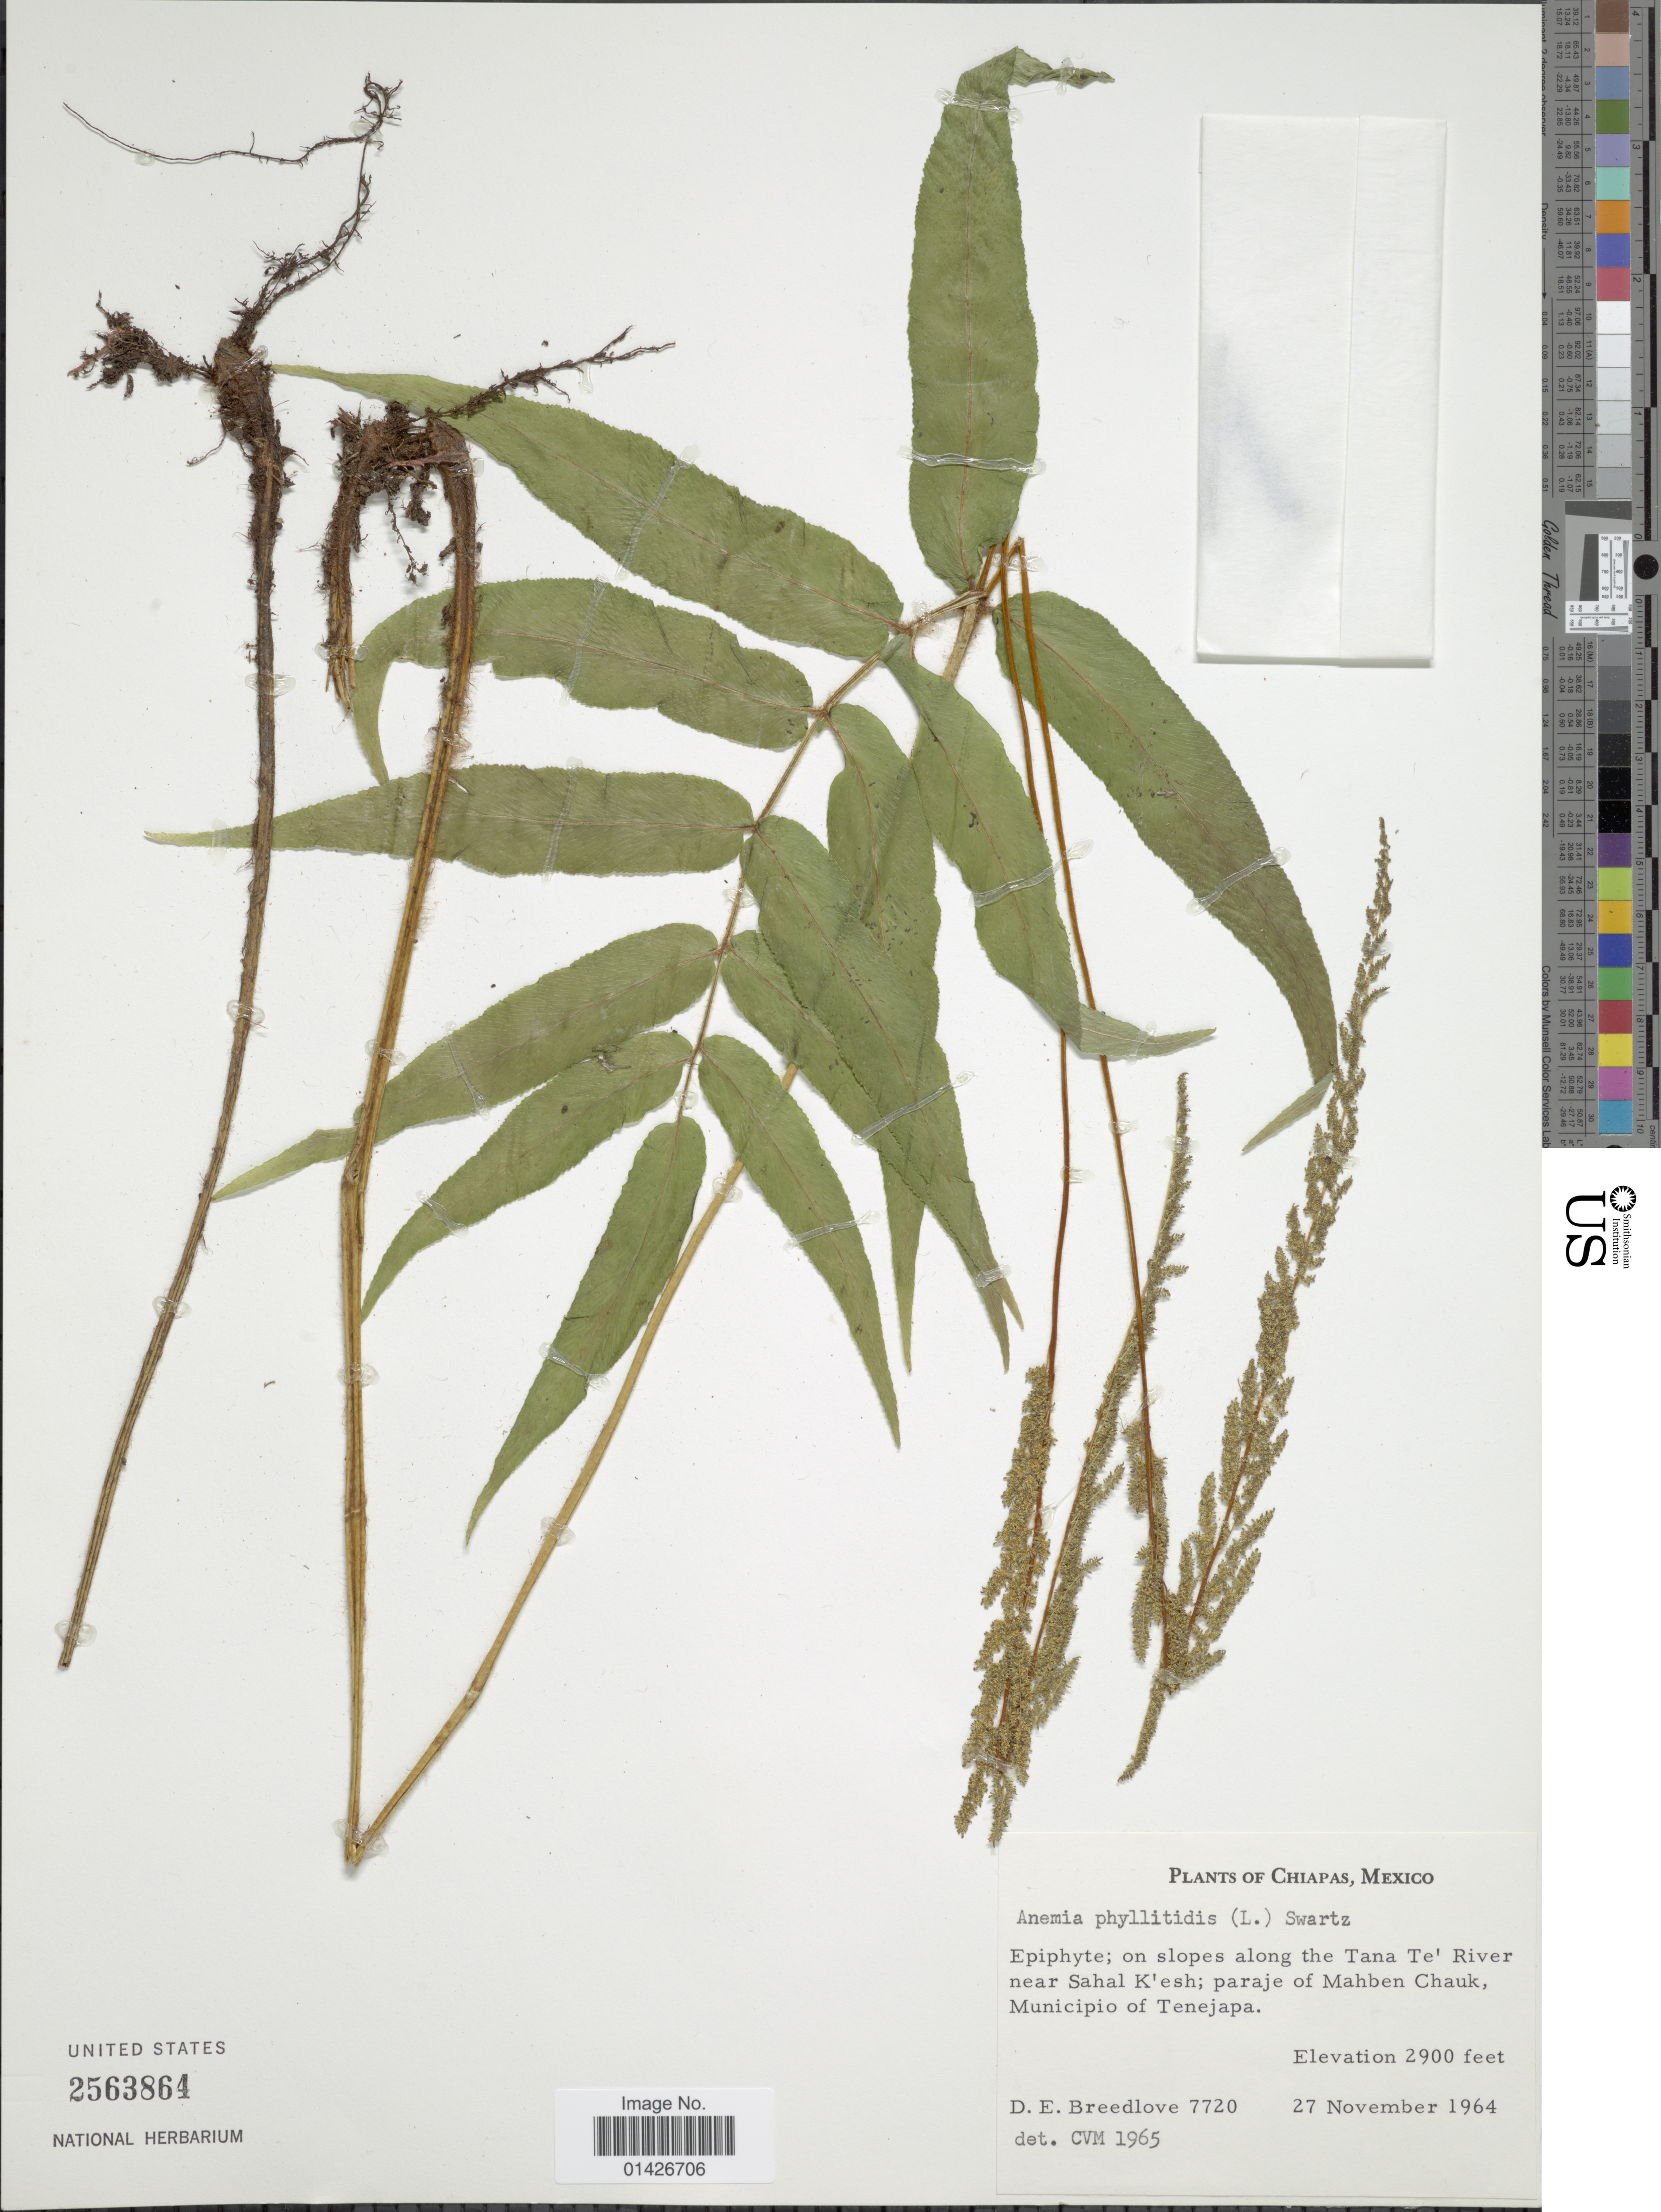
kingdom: Plantae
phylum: Tracheophyta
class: Polypodiopsida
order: Schizaeales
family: Anemiaceae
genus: Anemia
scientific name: Anemia phyllitidis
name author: (L.) Sw.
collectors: D. E. Breedlove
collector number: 7720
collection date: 1964-11-27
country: Mexico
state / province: Chiapas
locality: On slopes along the Tana Te' River near Sahal K'esh; paraje of Mahben Chauk, Municipio of Tenejapa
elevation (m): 884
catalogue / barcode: US 2563864